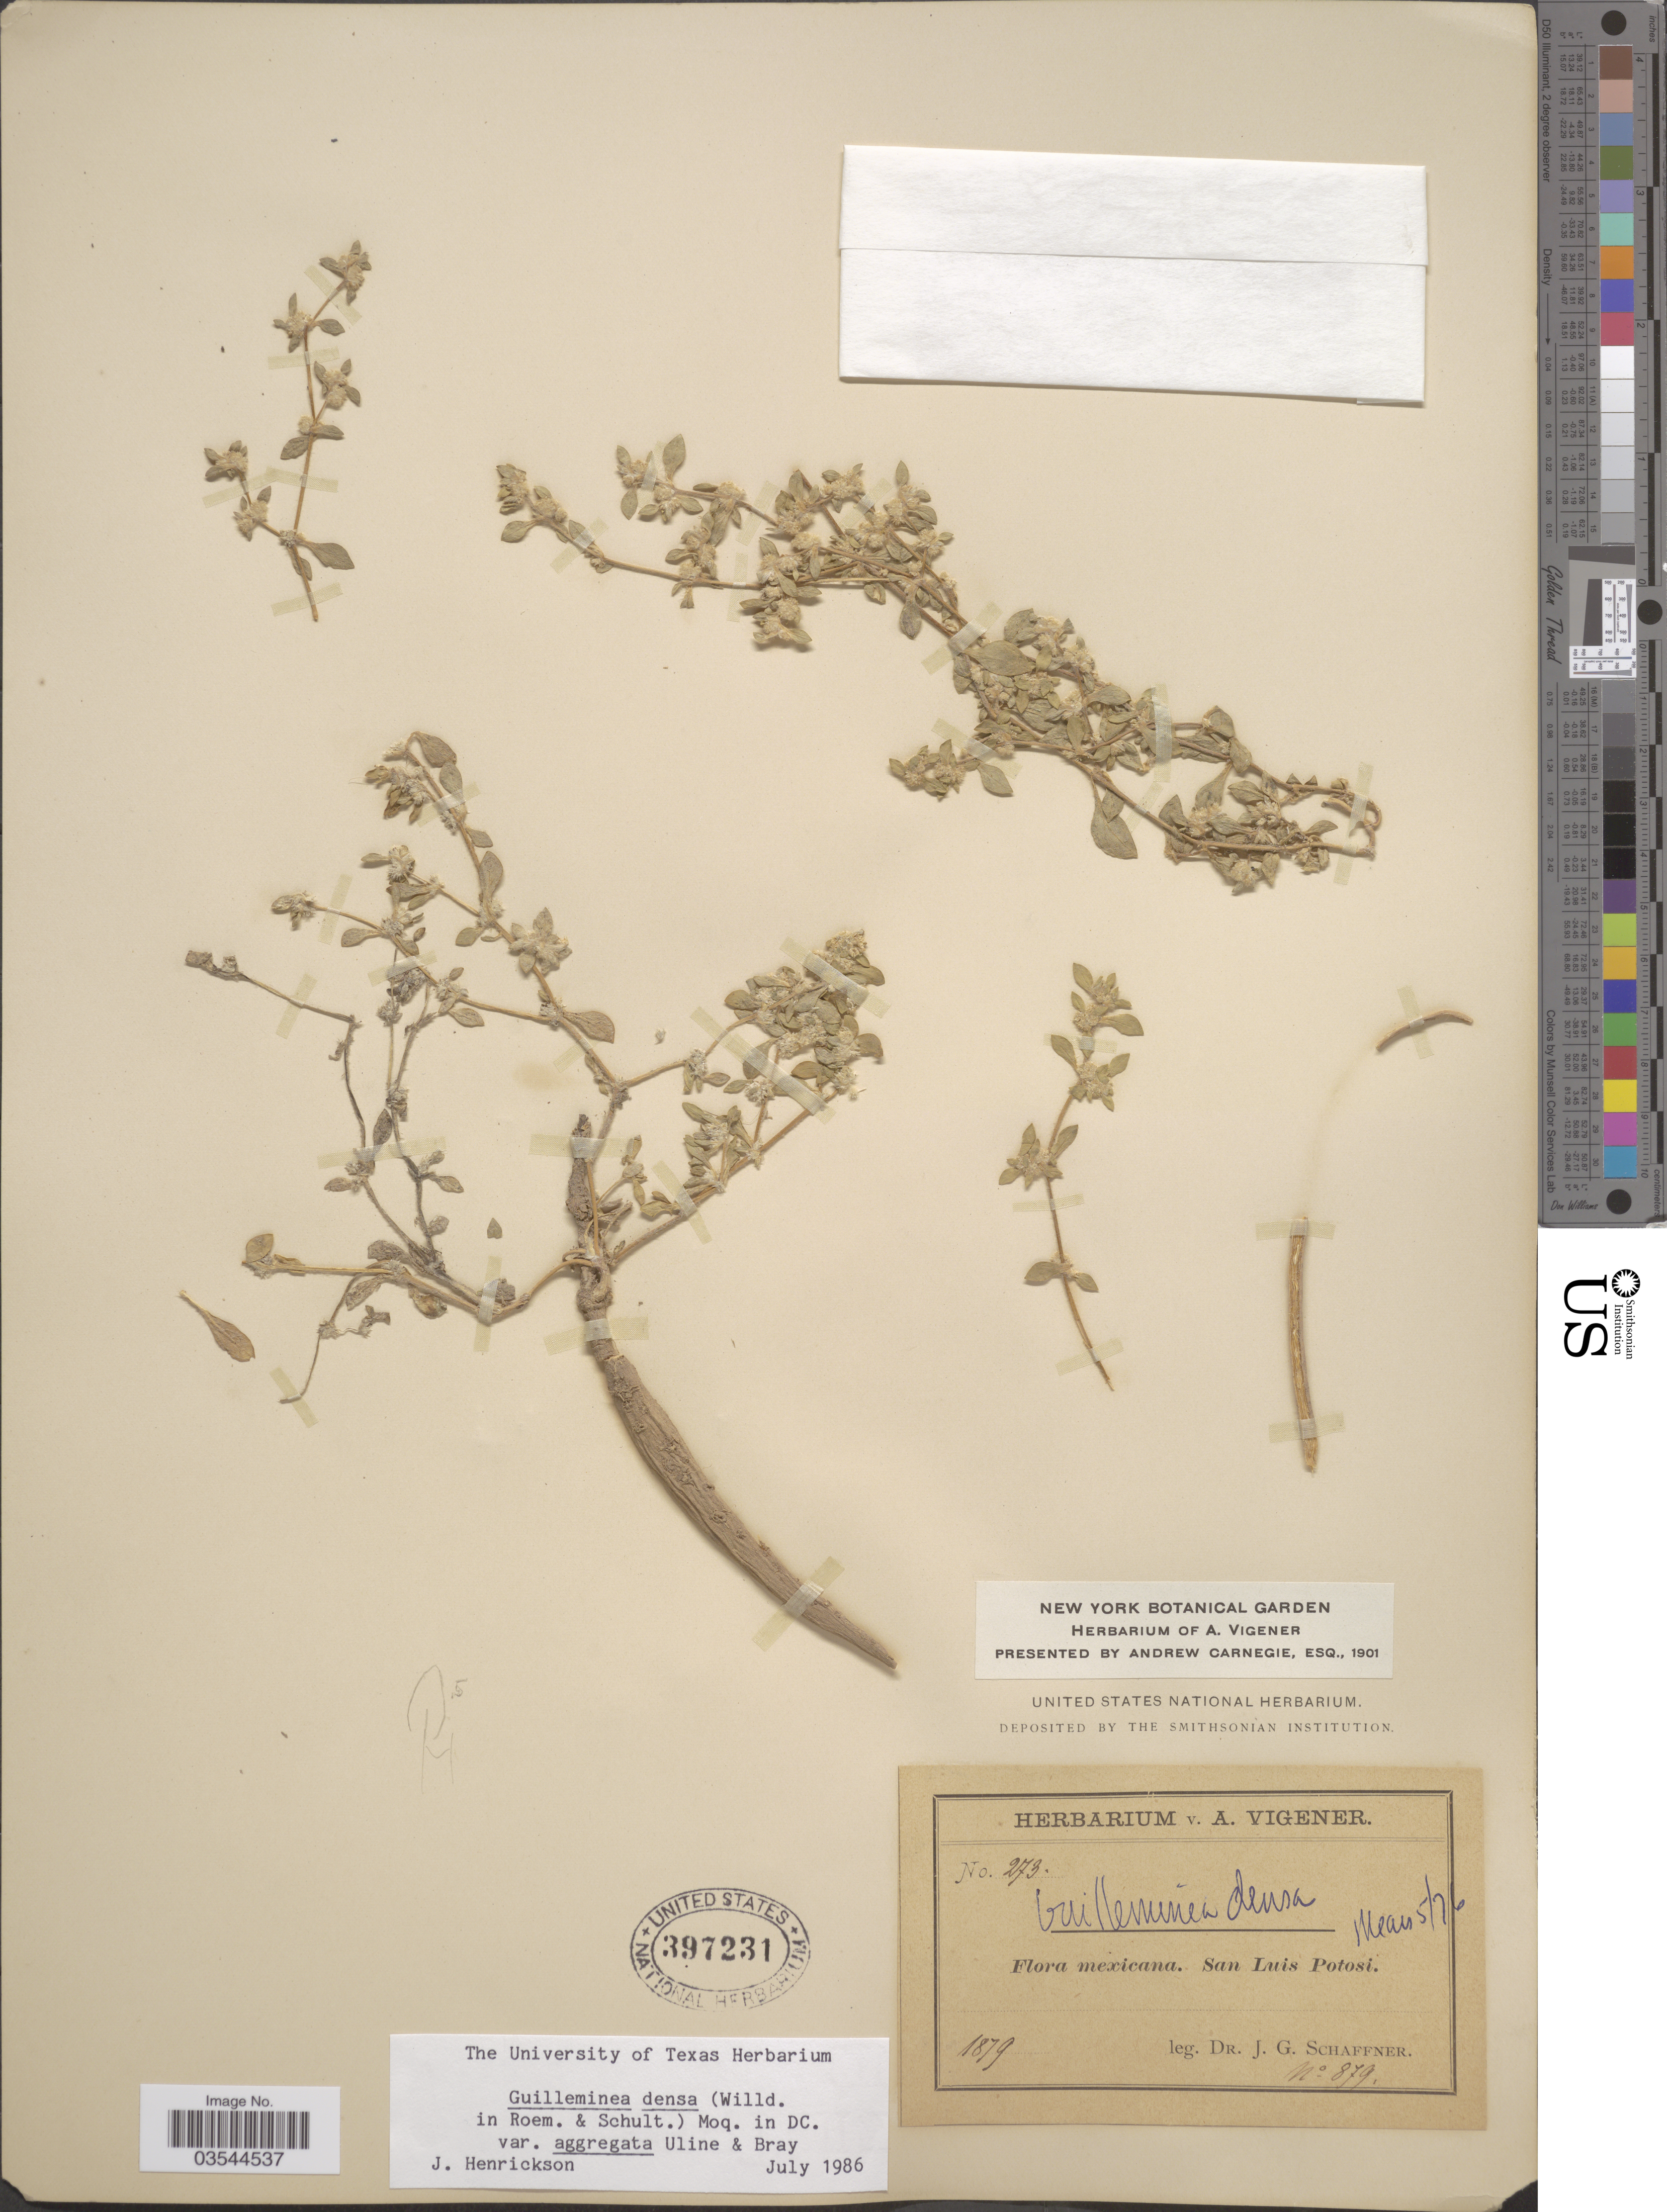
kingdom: Plantae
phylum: Tracheophyta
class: Magnoliopsida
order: Caryophyllales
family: Amaranthaceae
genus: Guilleminea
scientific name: Guilleminea densa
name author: (Humb. & Bonpl. ex Schult.) Moq.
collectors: J. G. Schaffner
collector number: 273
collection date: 1879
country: Mexico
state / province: San Luis Potosí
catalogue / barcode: US 397231